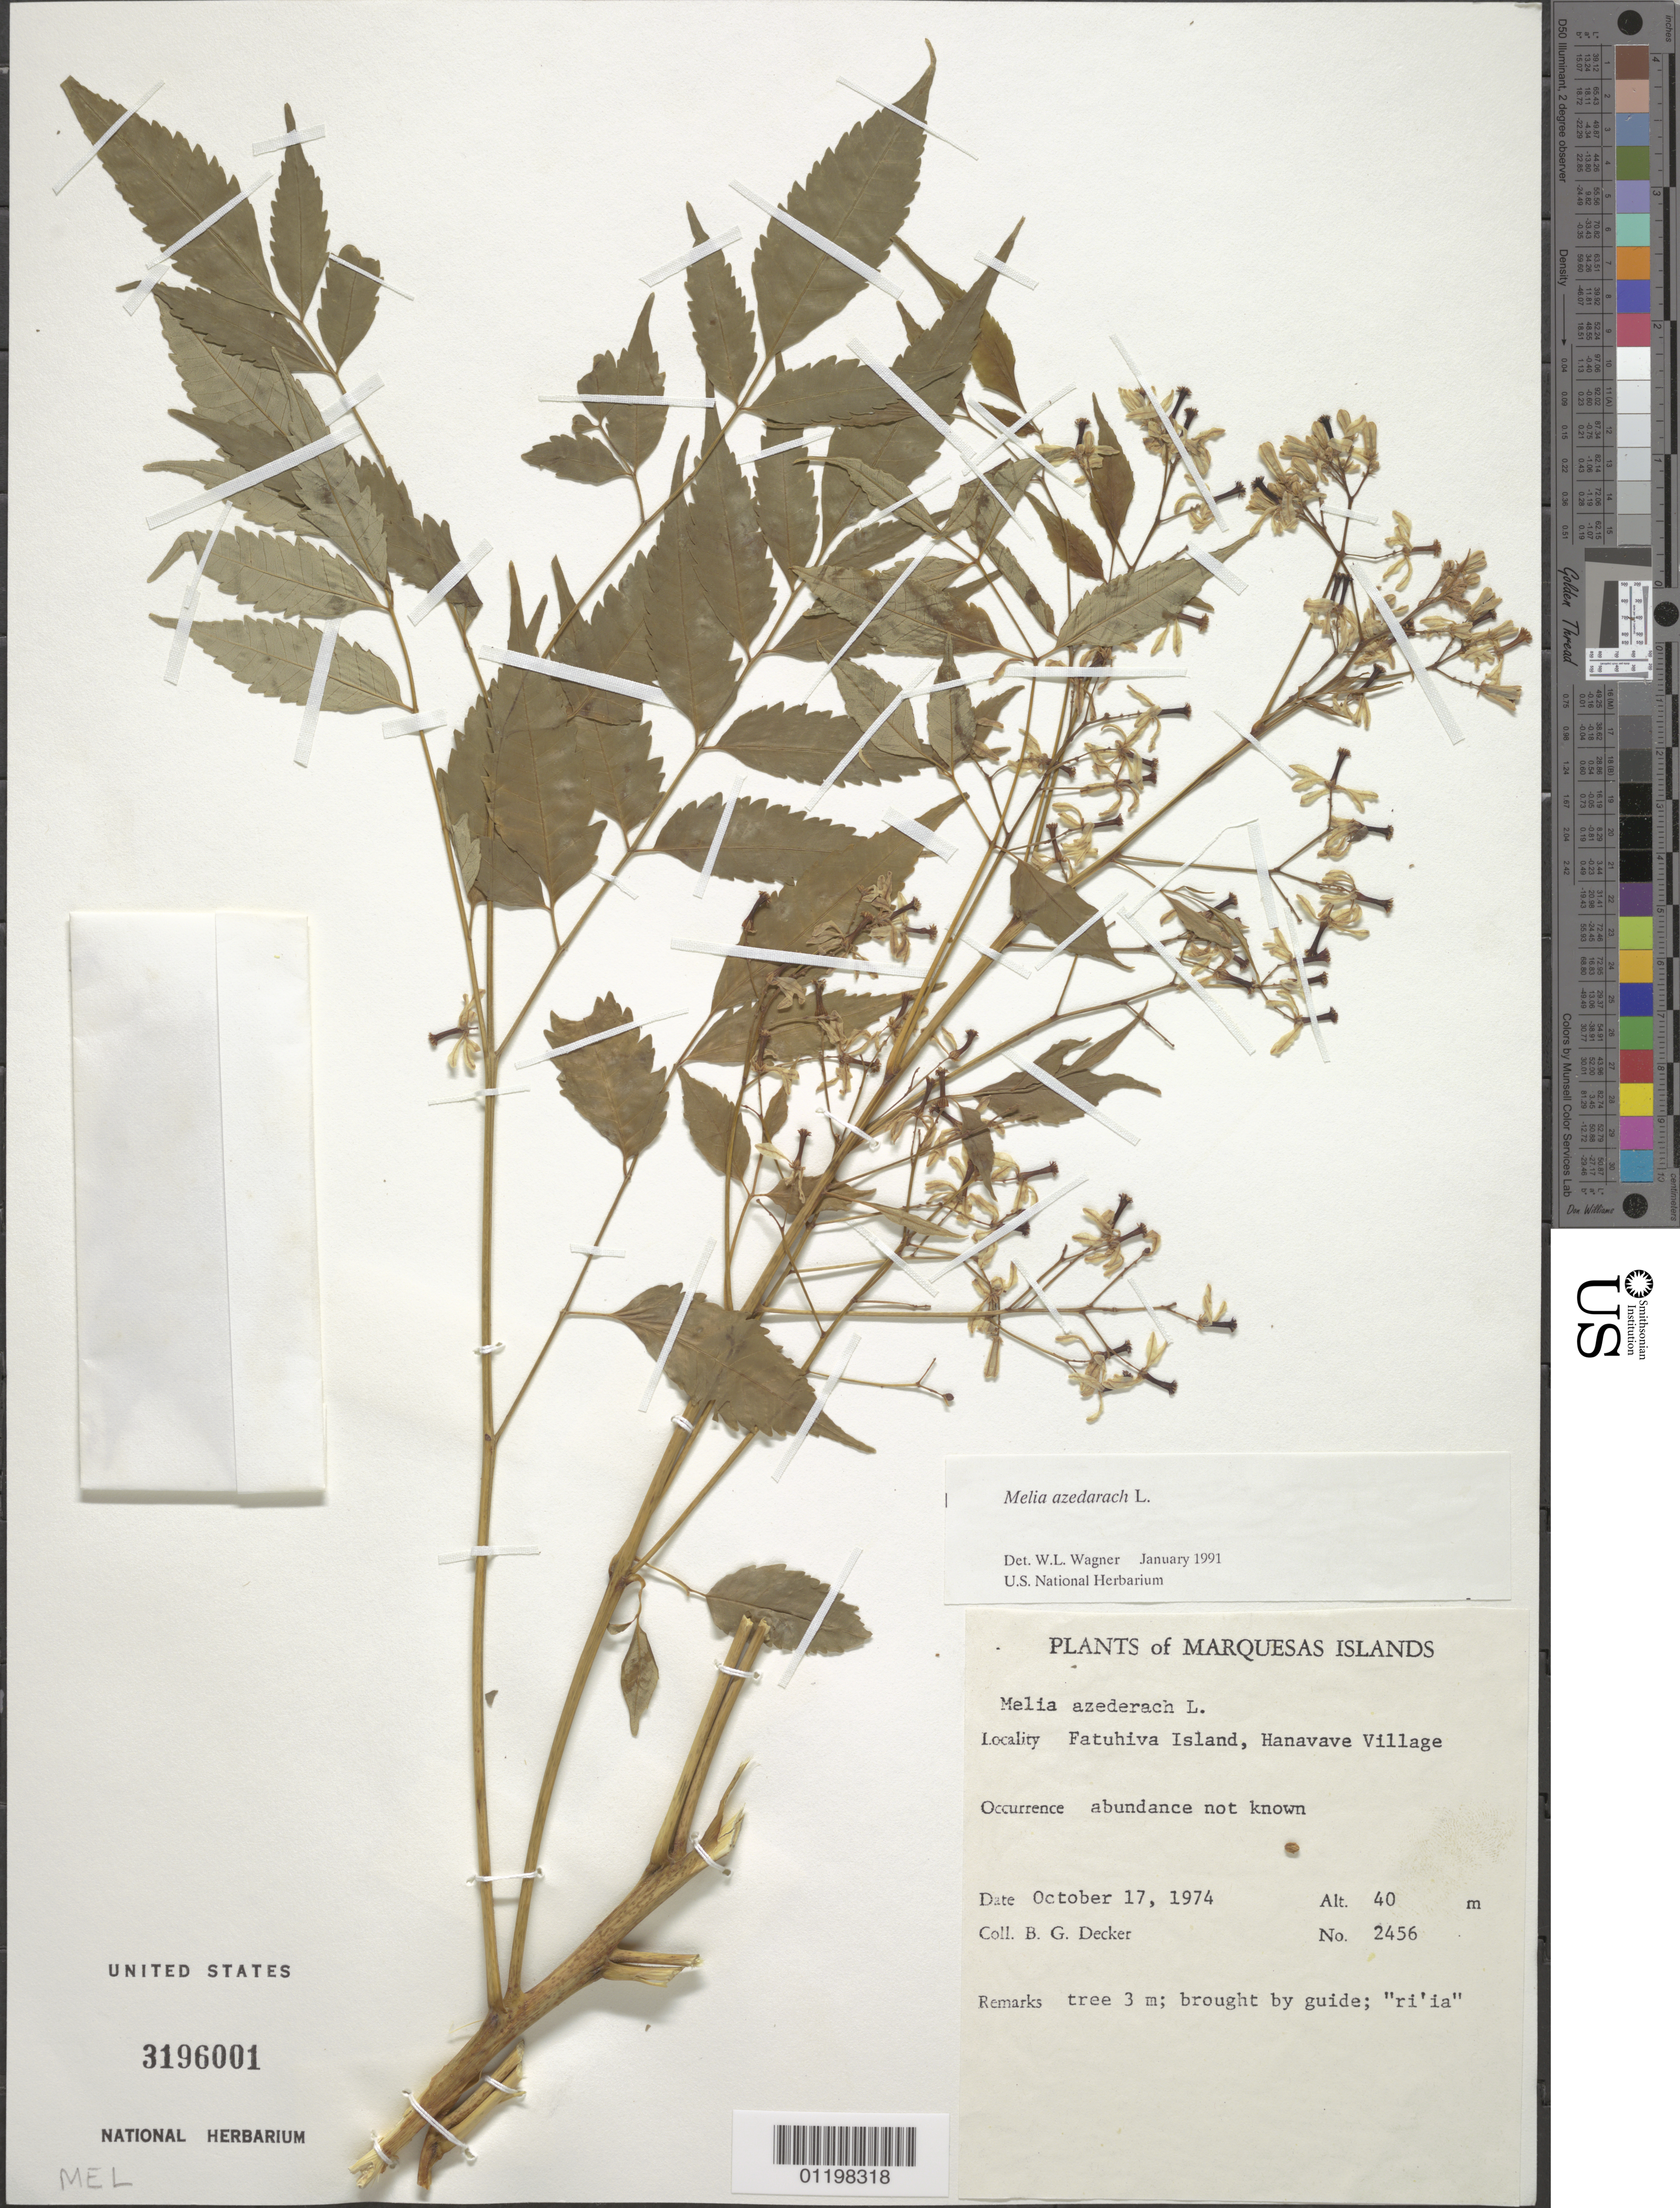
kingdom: Plantae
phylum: Tracheophyta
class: Magnoliopsida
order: Sapindales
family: Meliaceae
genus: Melia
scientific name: Melia azedarach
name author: L.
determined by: Wagner, W. L., (BOT), Smithsonian Institution - National Museum of Natural History (UNITED STATES)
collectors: B. G. Decker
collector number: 2456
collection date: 1974-10-17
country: French Polynesia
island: Fatu Hiva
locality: Hanavave village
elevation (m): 40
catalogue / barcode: US 3196001